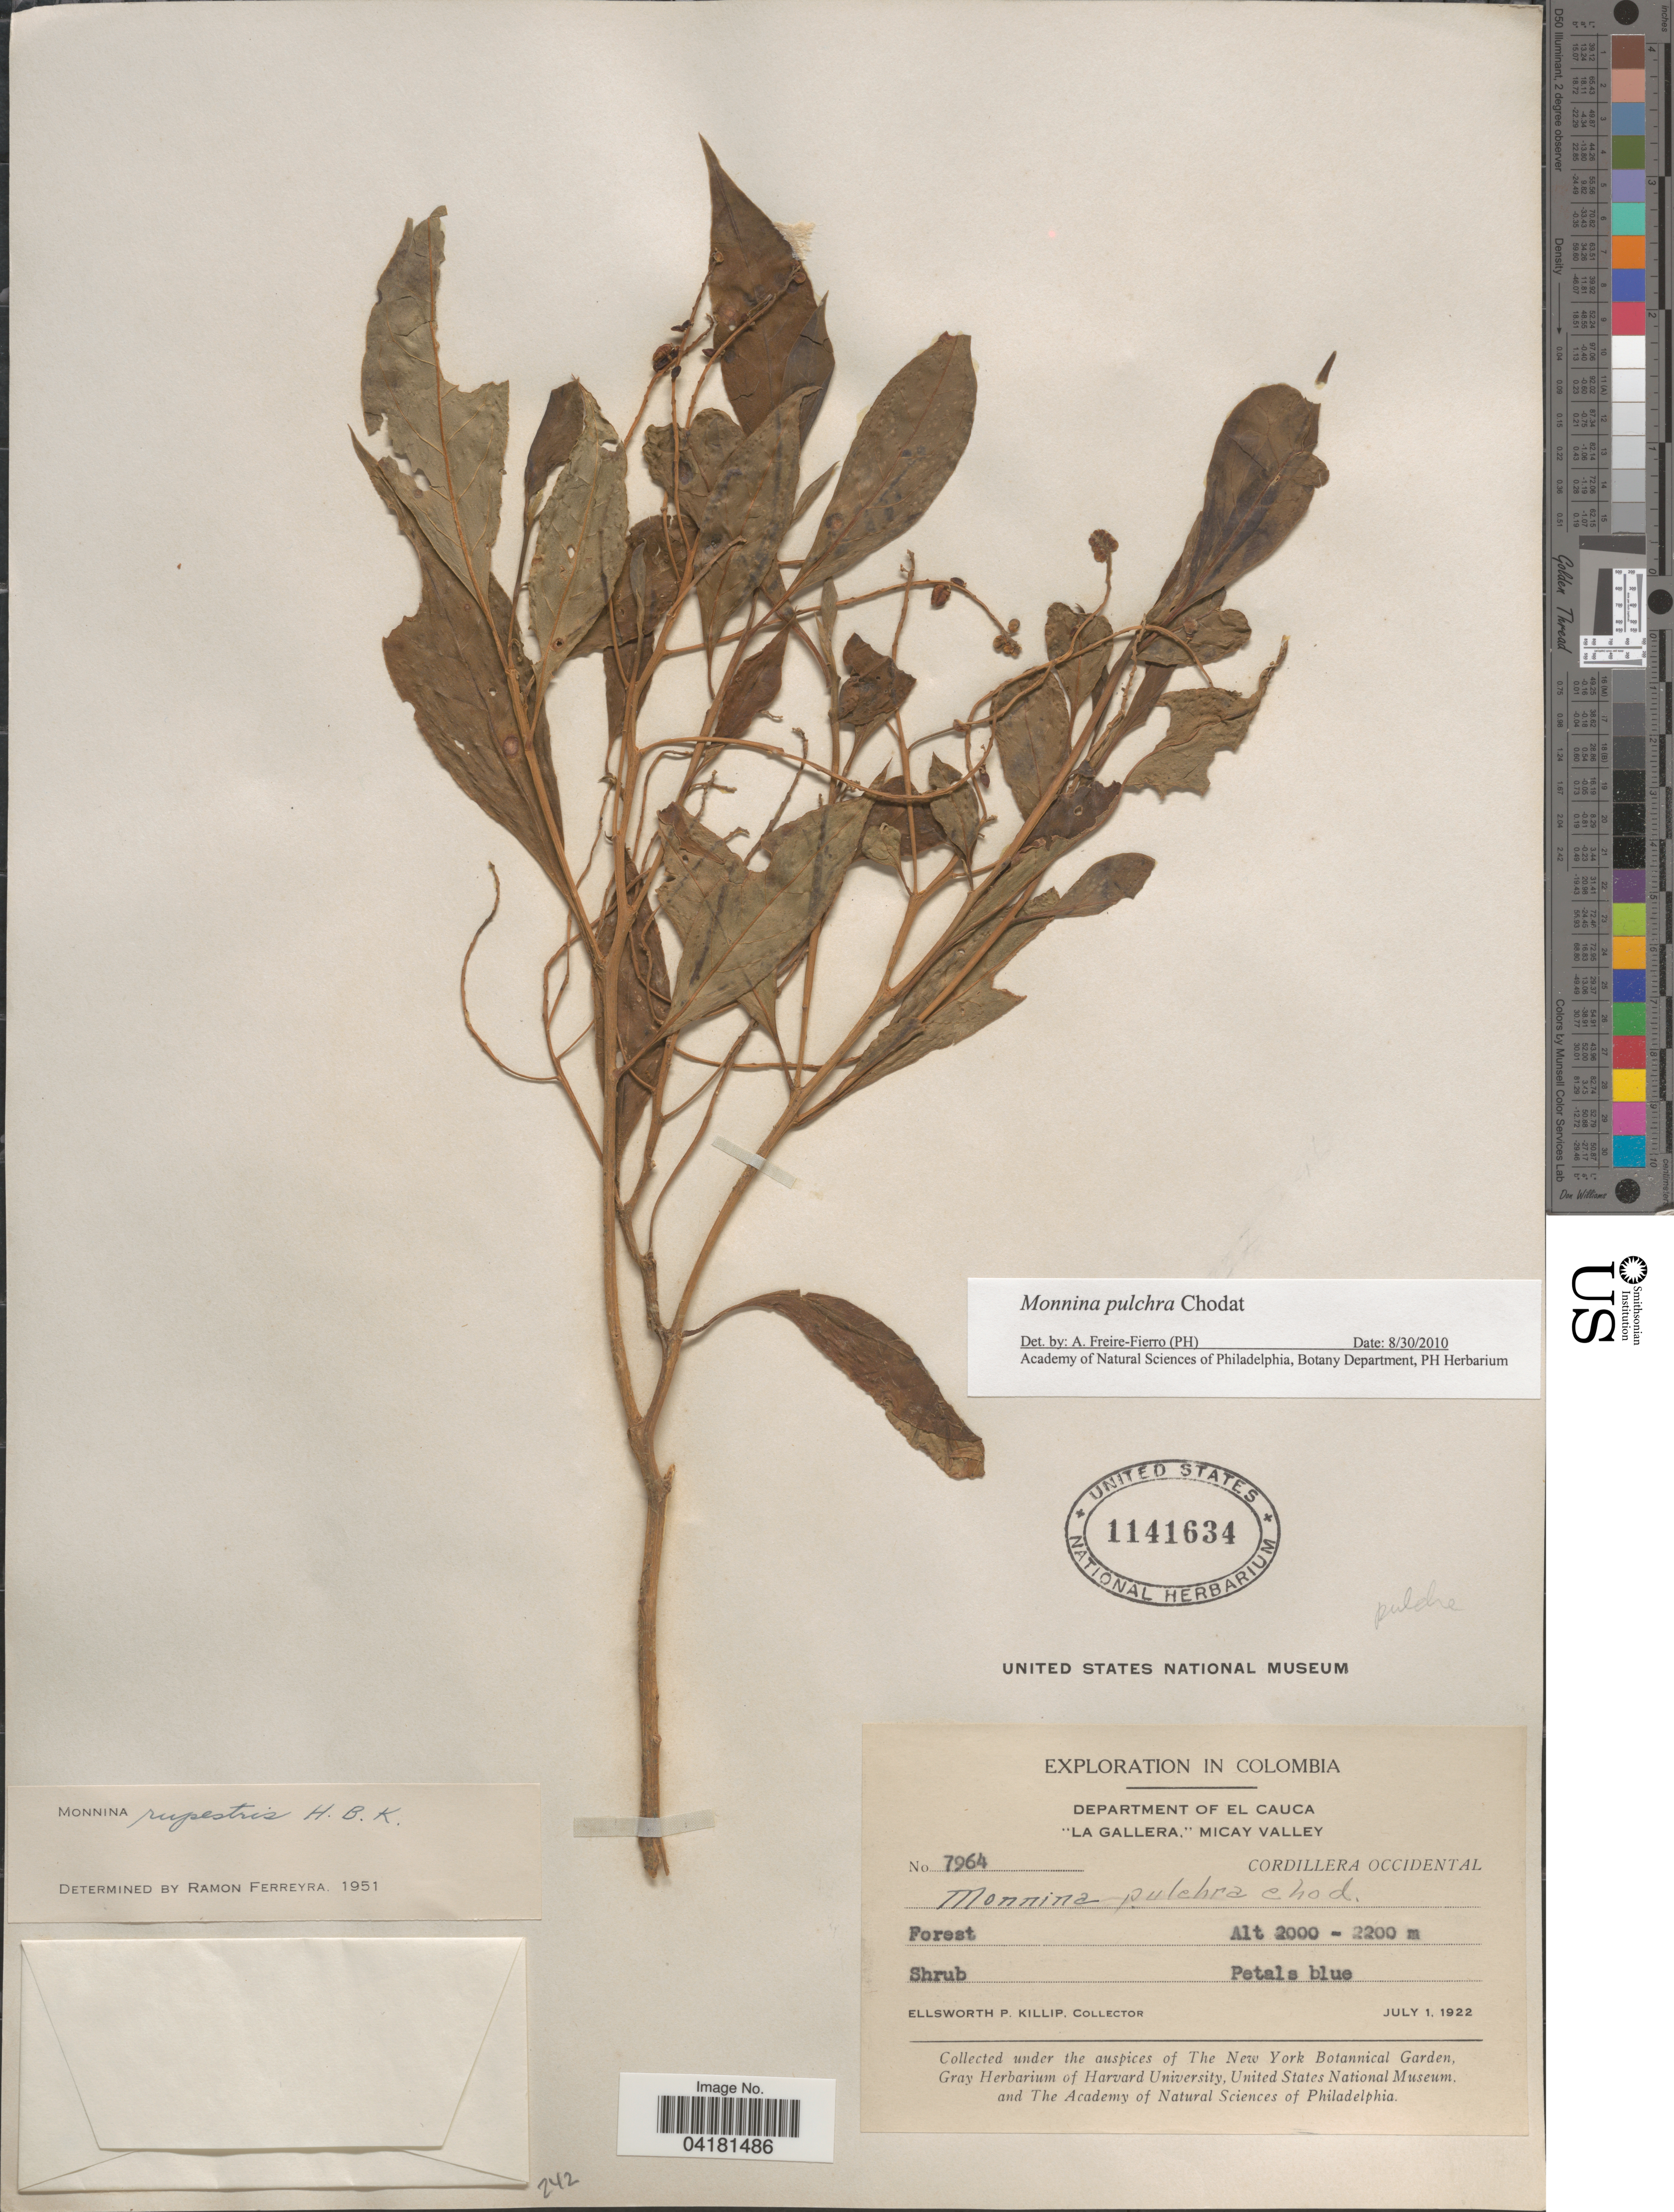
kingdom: Plantae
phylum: Tracheophyta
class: Magnoliopsida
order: Fabales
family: Polygalaceae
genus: Monnina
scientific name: Monnina pulchra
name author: Chodat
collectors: E. P. Killip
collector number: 7964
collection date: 1922-07-01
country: Colombia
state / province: Cauca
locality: Exploration in Colombia. Department of El Cauca. "La Gallera," Micay Valley. Cordillera Occidental.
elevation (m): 2000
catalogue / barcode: US 1141634